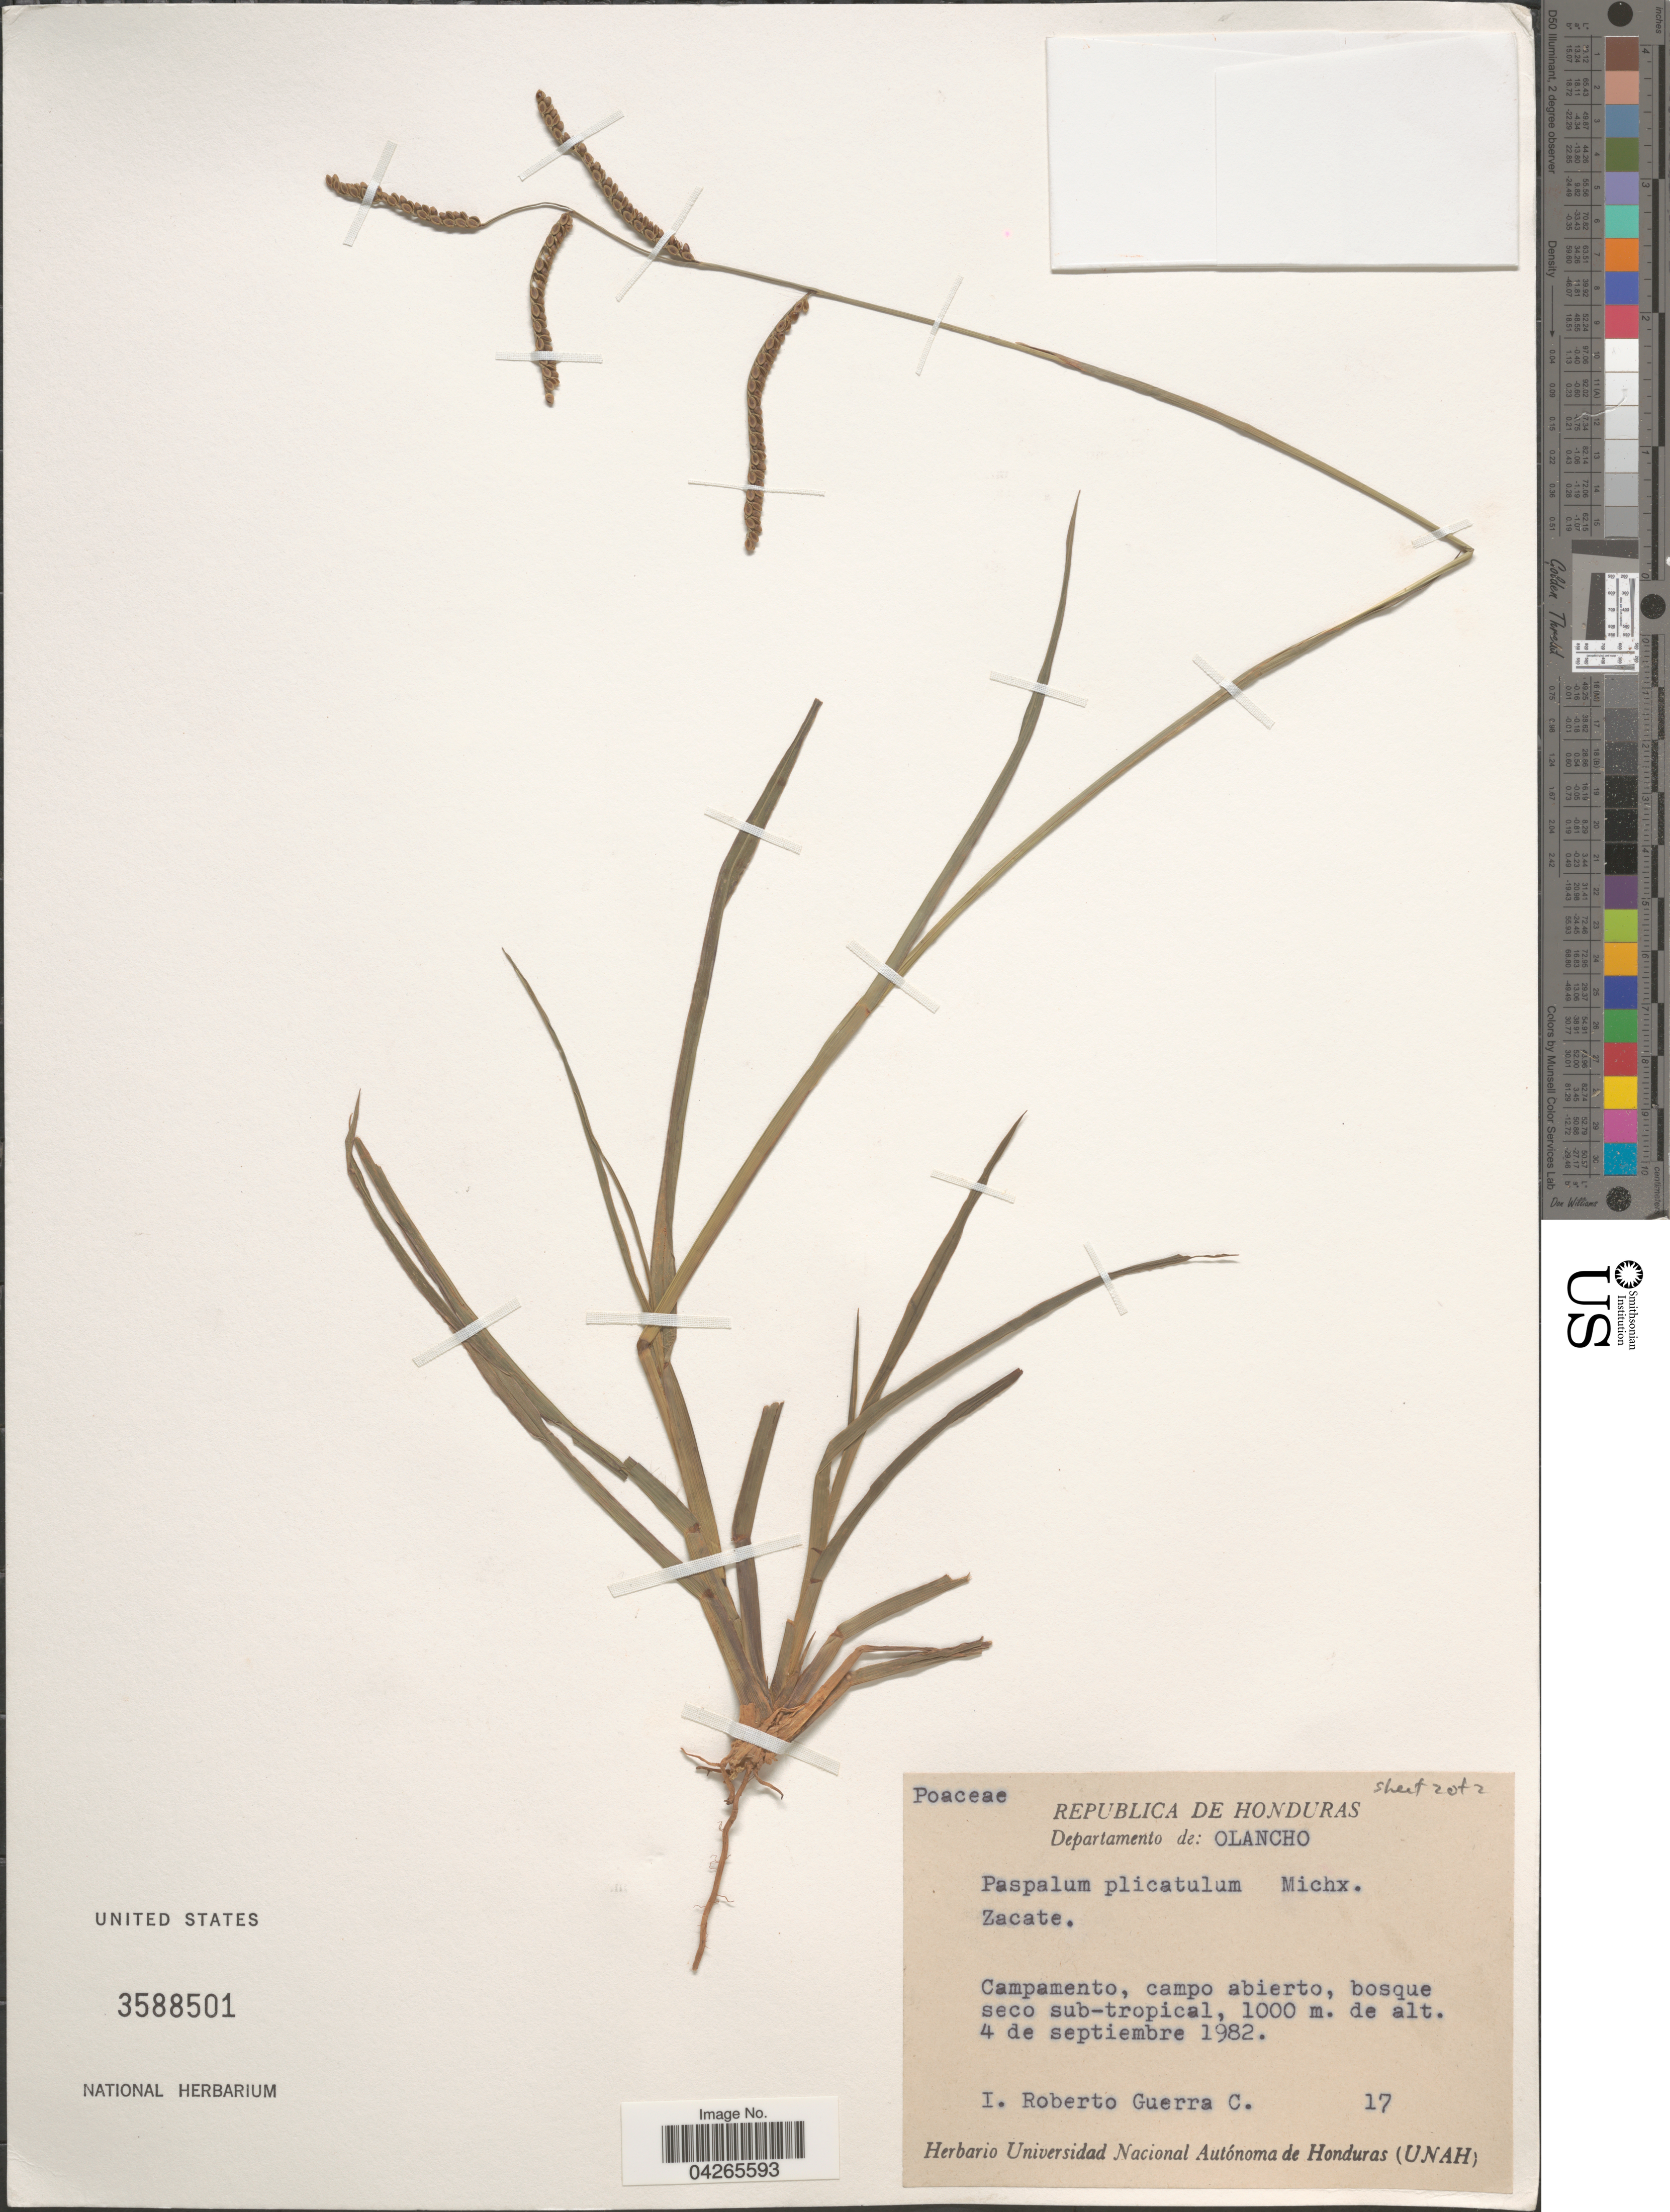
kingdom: Plantae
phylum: Tracheophyta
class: Liliopsida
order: Poales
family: Poaceae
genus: Paspalum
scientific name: Paspalum plicatulum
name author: Michx.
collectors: I. R. Guerra C.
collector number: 17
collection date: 1982-09-04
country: Honduras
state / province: Olancho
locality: Republica de Honduras. Departamento de: Olancho. Campamento, campo abierto, bosque seco sub-tropical.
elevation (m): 1000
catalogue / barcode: US 3588501